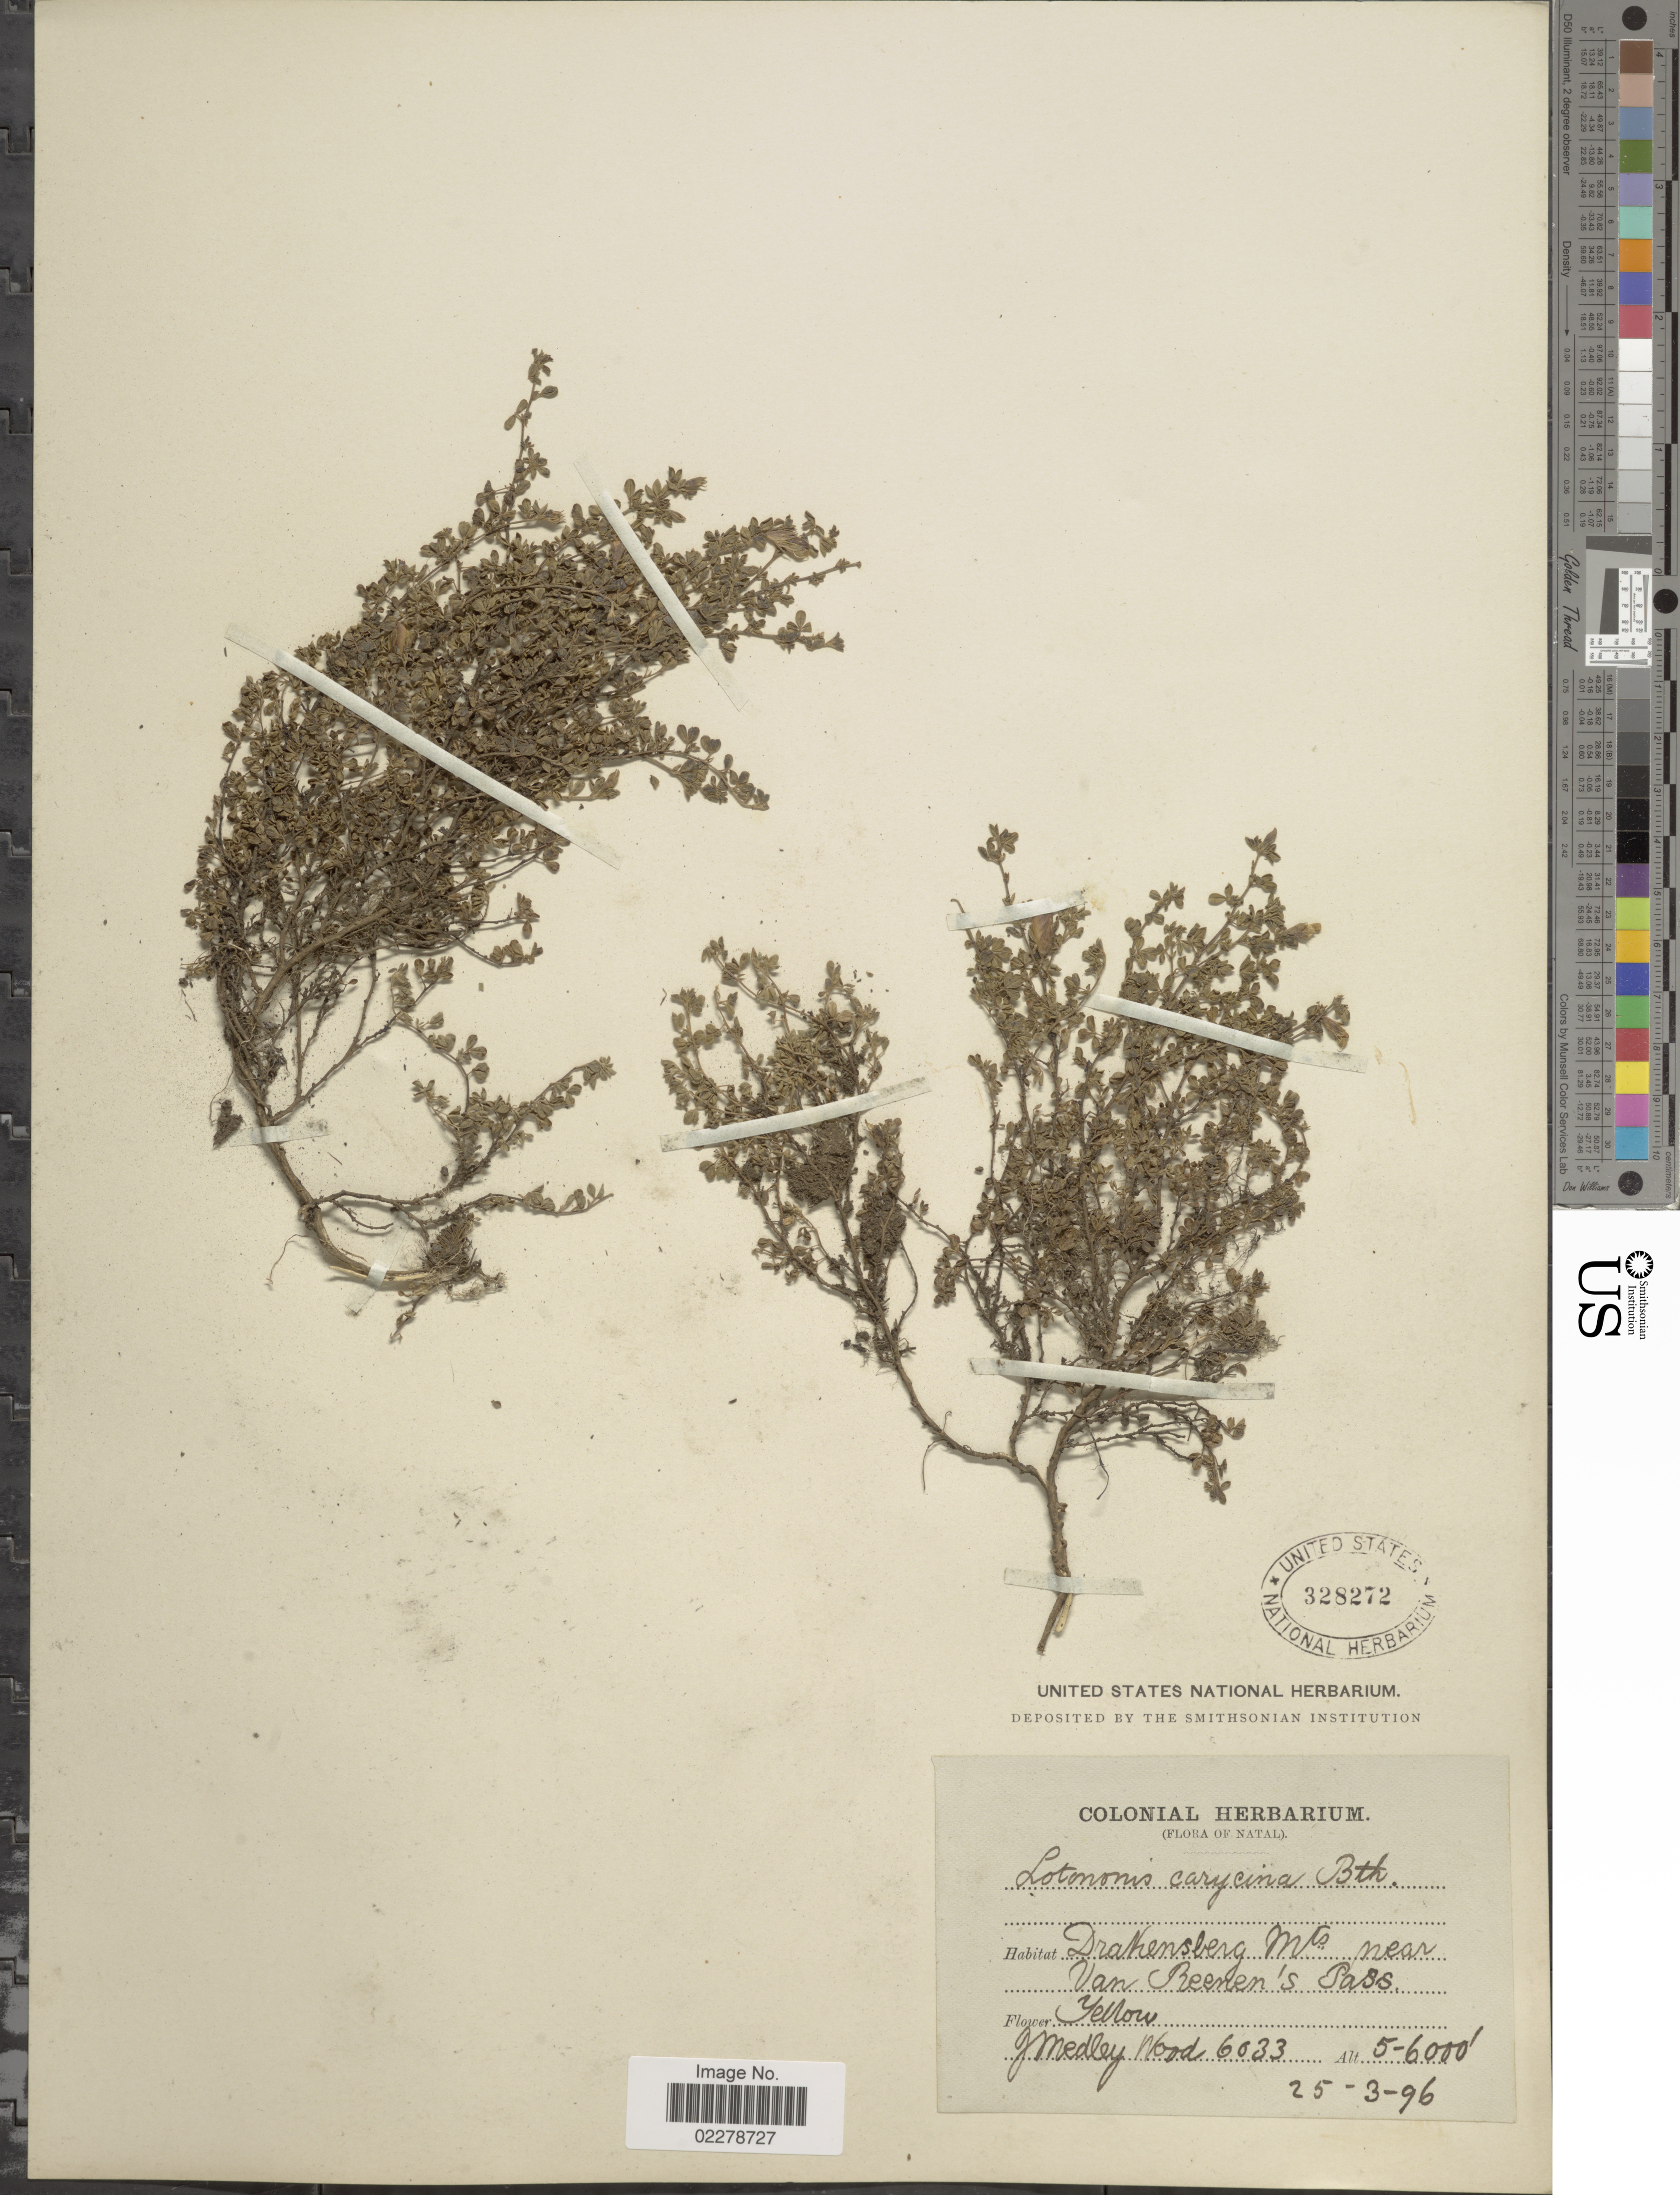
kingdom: Plantae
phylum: Tracheophyta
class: Magnoliopsida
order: Fabales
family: Fabaceae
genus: Lotononis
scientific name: Lotononis calycina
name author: (E. Mey.) Benth.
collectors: J. Medley Wood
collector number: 6033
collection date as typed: Transcribed d/m/y: 25/3/96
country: South Africa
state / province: KwaZulu-Natal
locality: Natal. Drakensberg Mts. near Van Reenen's Pass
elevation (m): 1524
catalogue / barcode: US 328272